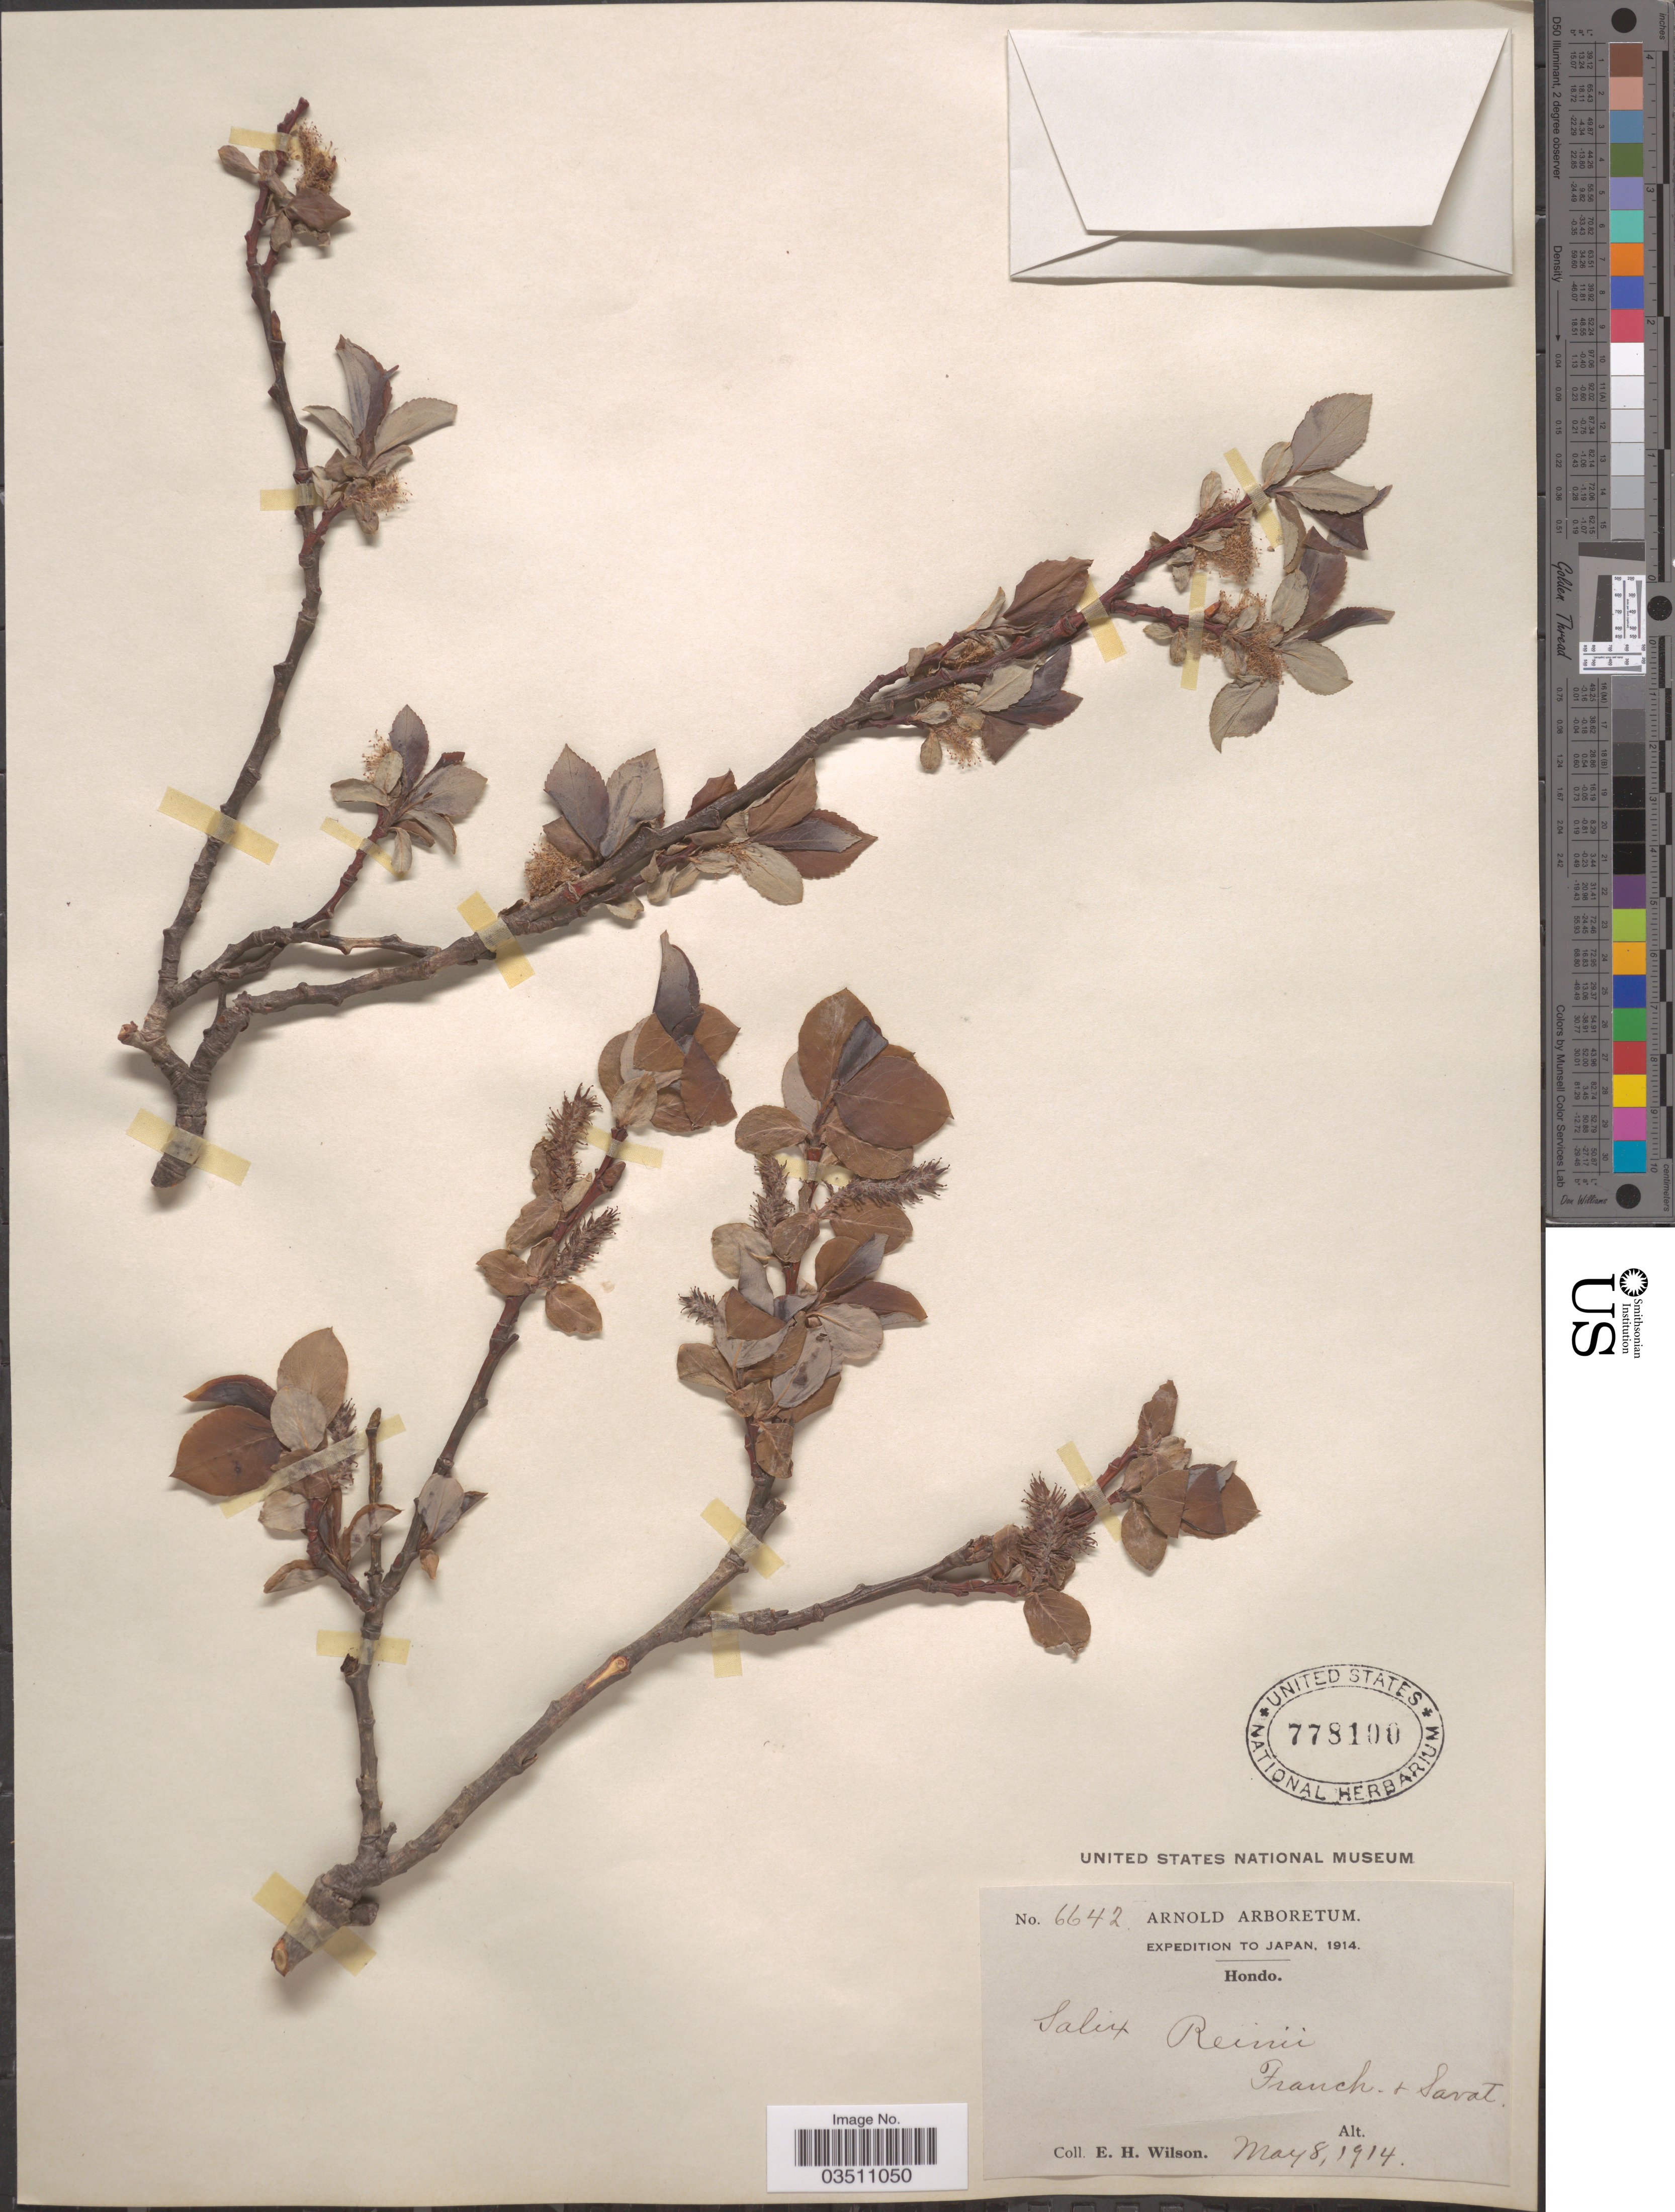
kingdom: Plantae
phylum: Tracheophyta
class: Magnoliopsida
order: Malpighiales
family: Salicaceae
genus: Salix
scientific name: Salix reinii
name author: Franch. & Sav. ex Seemen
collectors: E. Wilson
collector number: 6642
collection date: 1914-05-08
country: Japan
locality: Hondo.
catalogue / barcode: US 778100